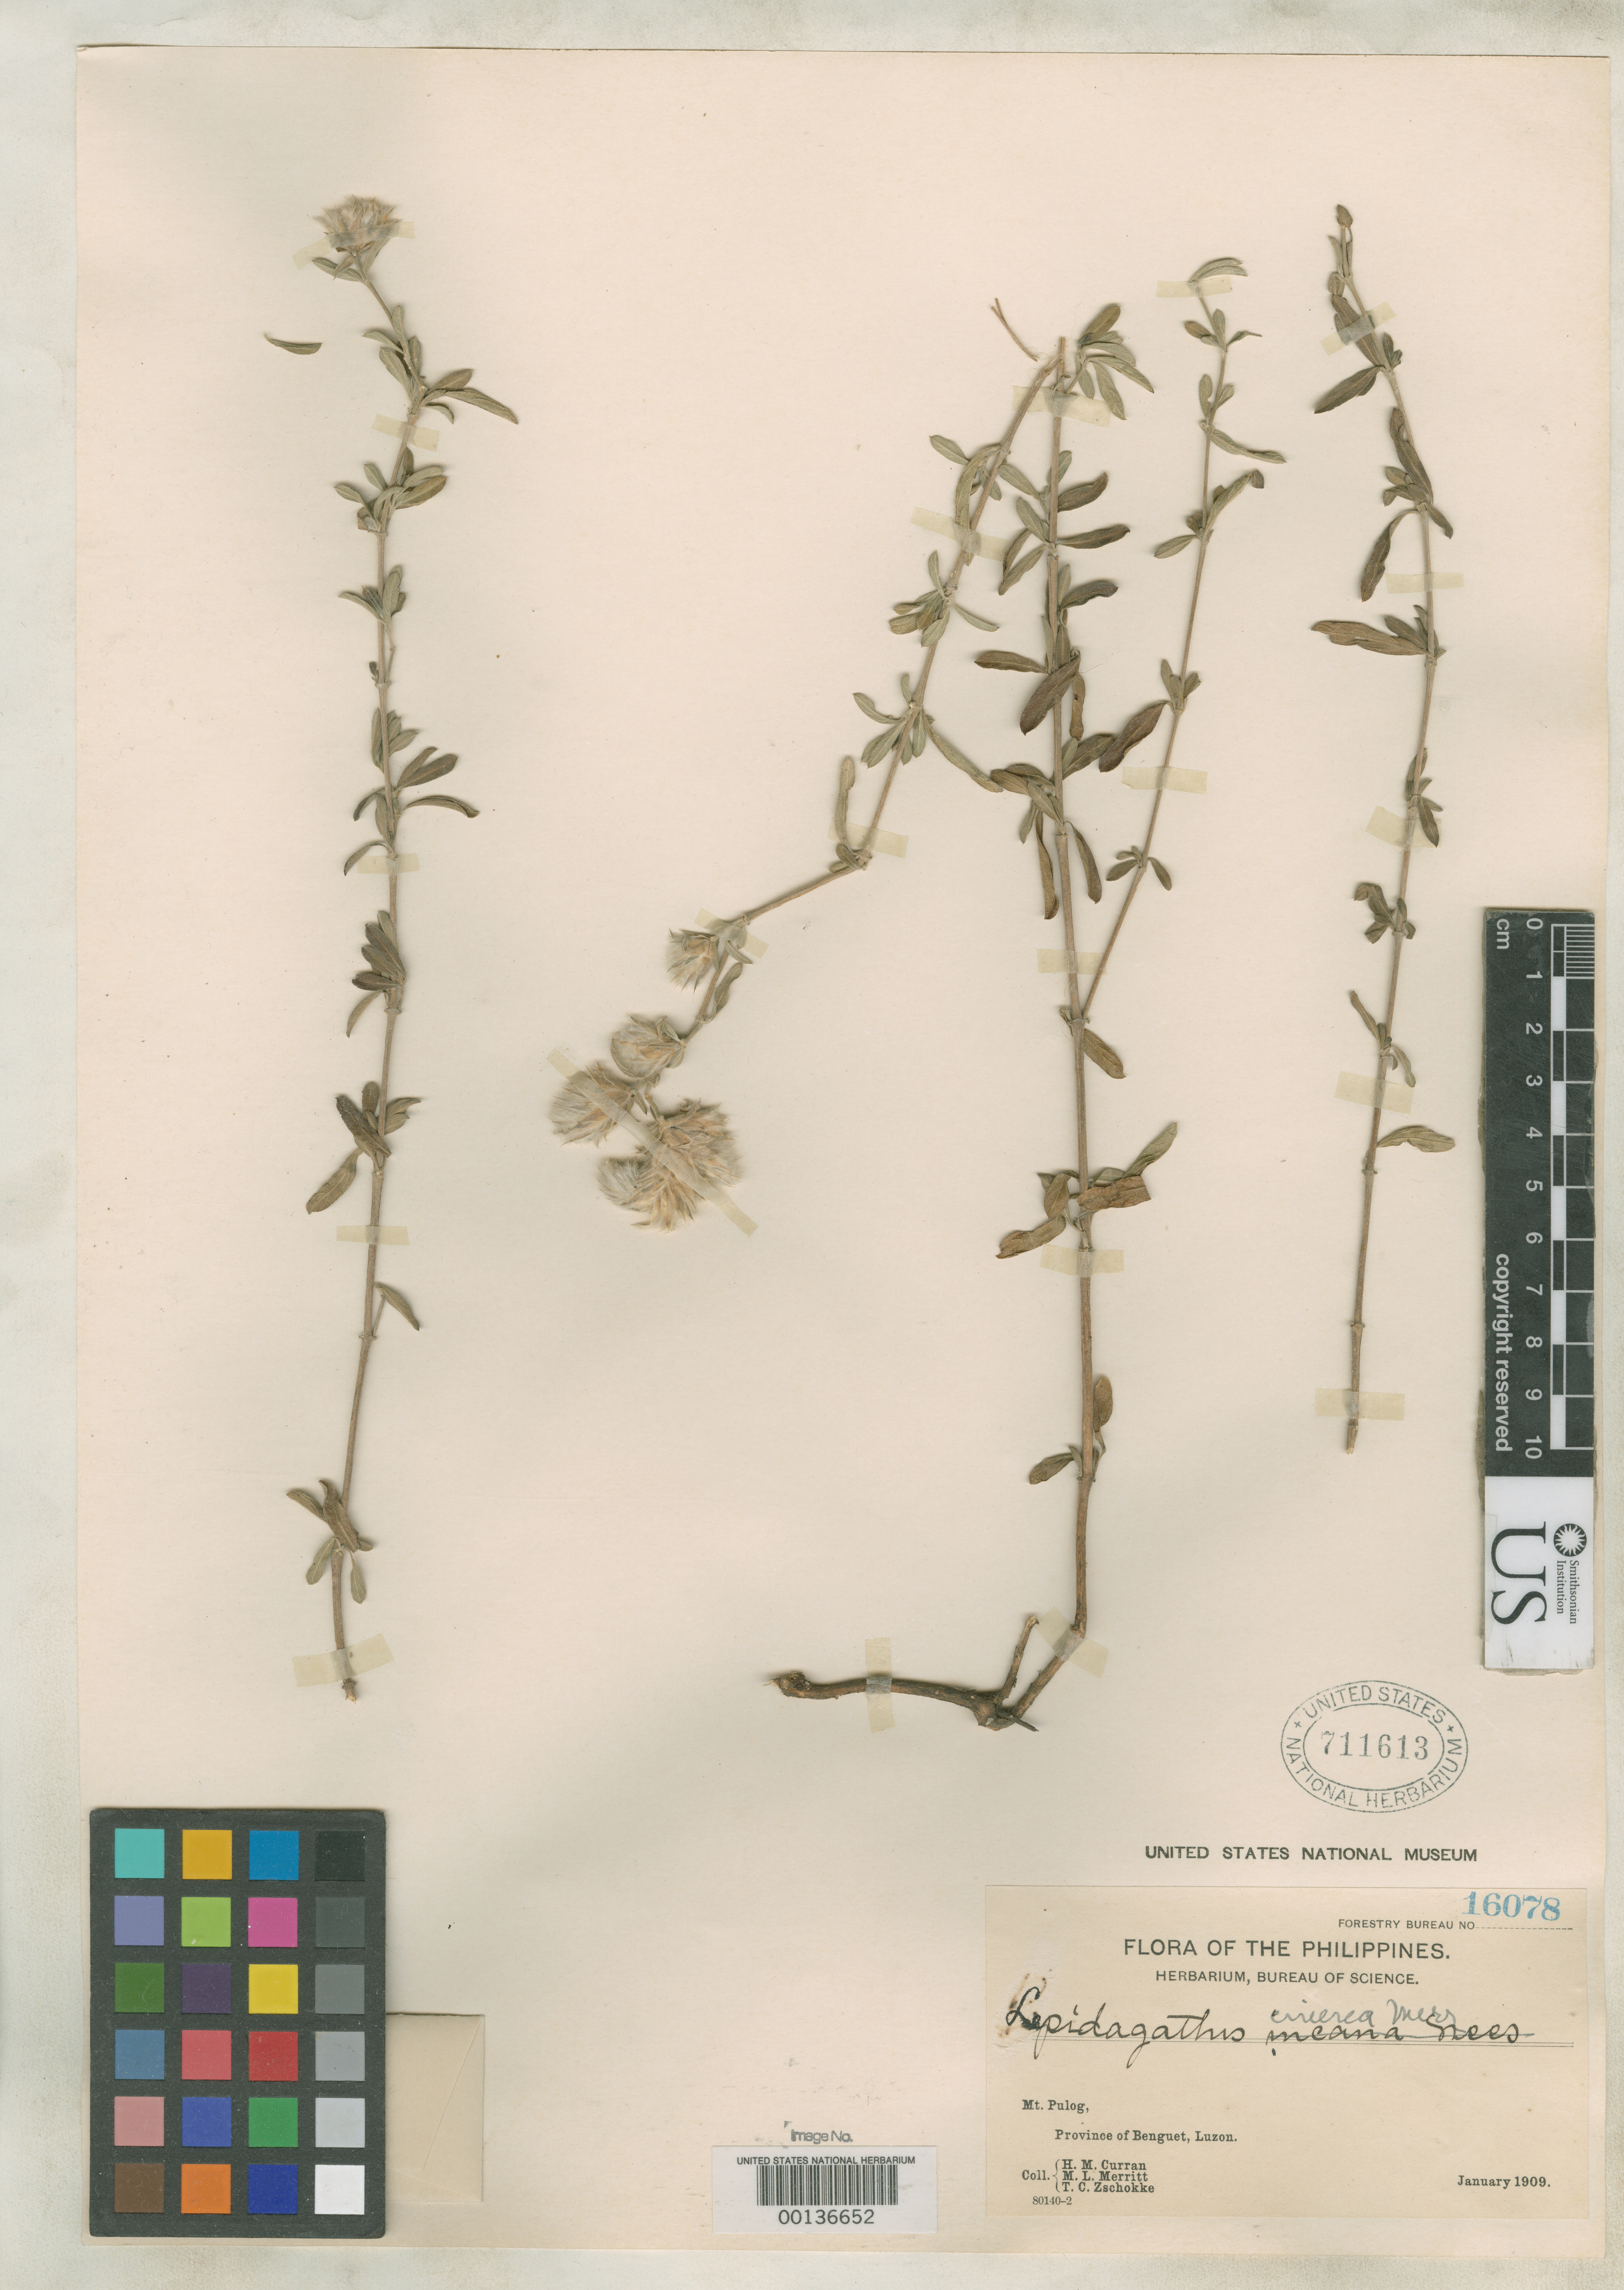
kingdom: Plantae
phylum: Tracheophyta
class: Magnoliopsida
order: Lamiales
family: Acanthaceae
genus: Lepidagathis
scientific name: Lepidagathis cinerea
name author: Merr.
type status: Paratype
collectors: H. M. Curran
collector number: Bur. Sci. 16078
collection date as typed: Jan 1909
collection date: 1909-01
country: Philippines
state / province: Cordillera (Administrative Region)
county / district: Benguet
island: Luzon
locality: Mt. Pulog.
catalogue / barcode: US 711613